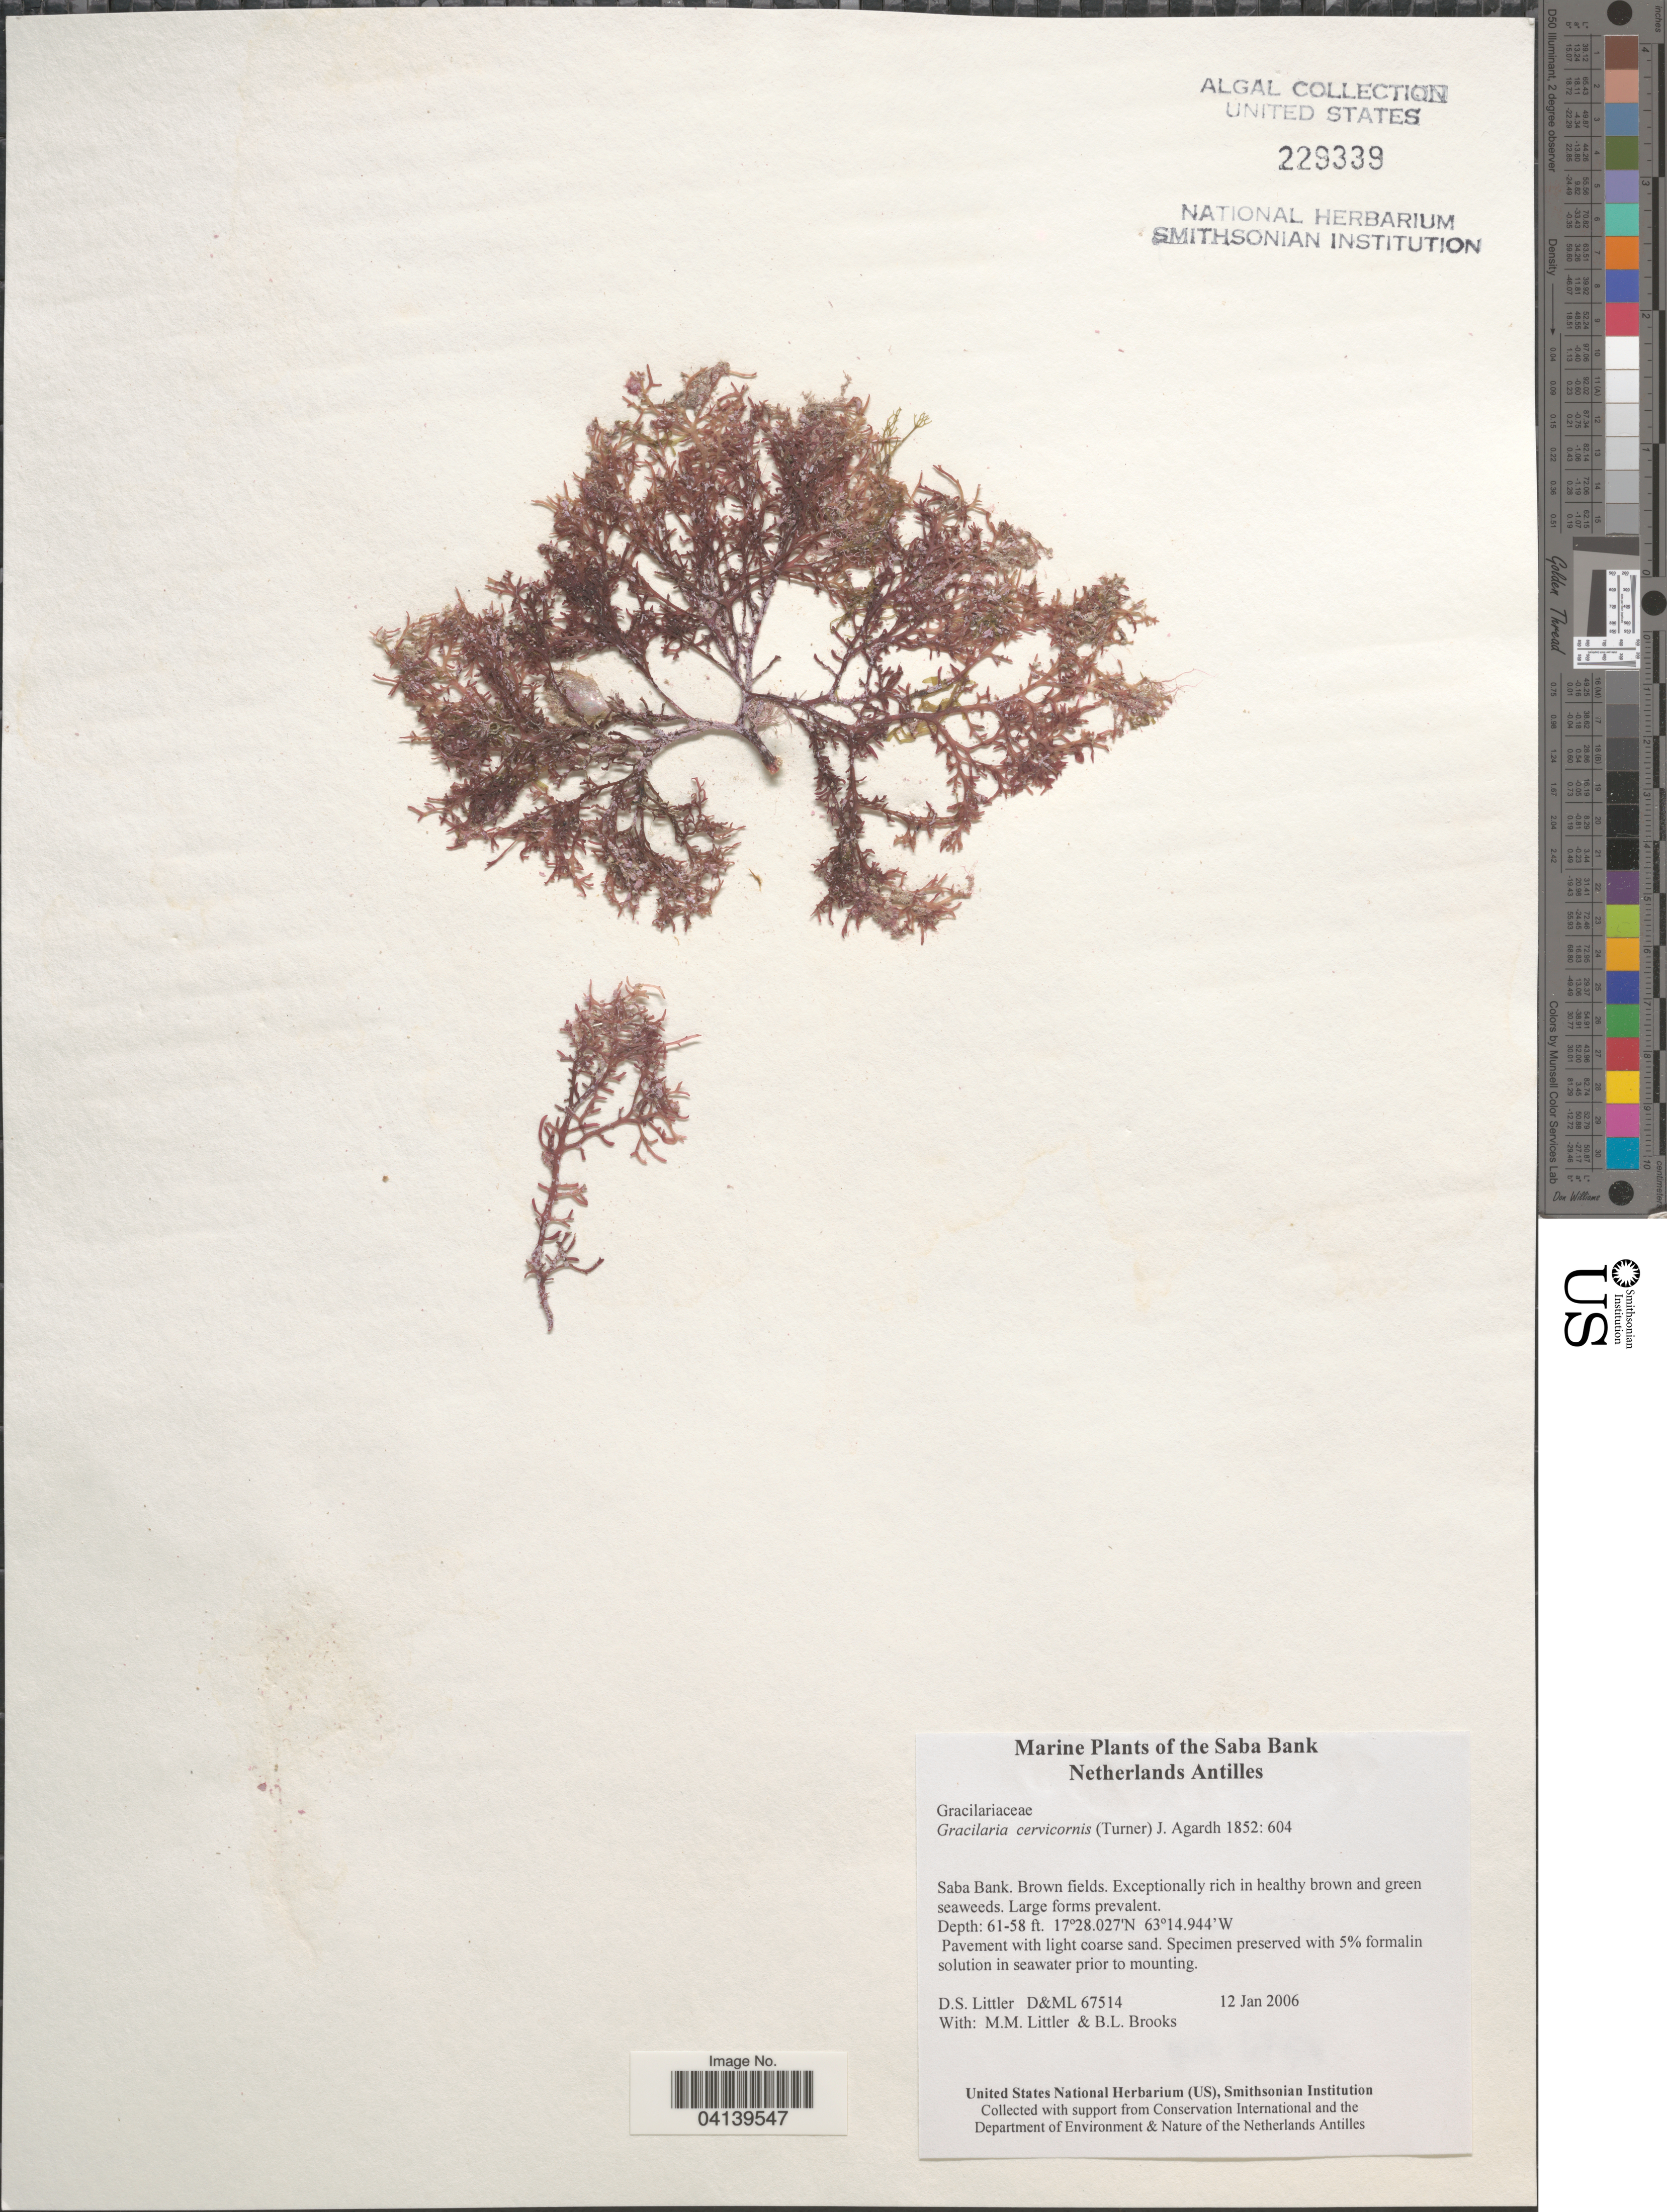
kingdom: Plantae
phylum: Rhodophyta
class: Florideophyceae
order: Gracilariales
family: Gracilariaceae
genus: Gracilaria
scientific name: Gracilaria cervicornis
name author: (Turner) J. Agardh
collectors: D. S. Littler & B. Brooks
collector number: D&ML67514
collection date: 2006-01-12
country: Netherlands Antilles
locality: Saba Bank. Brown fields.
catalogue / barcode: US 229339